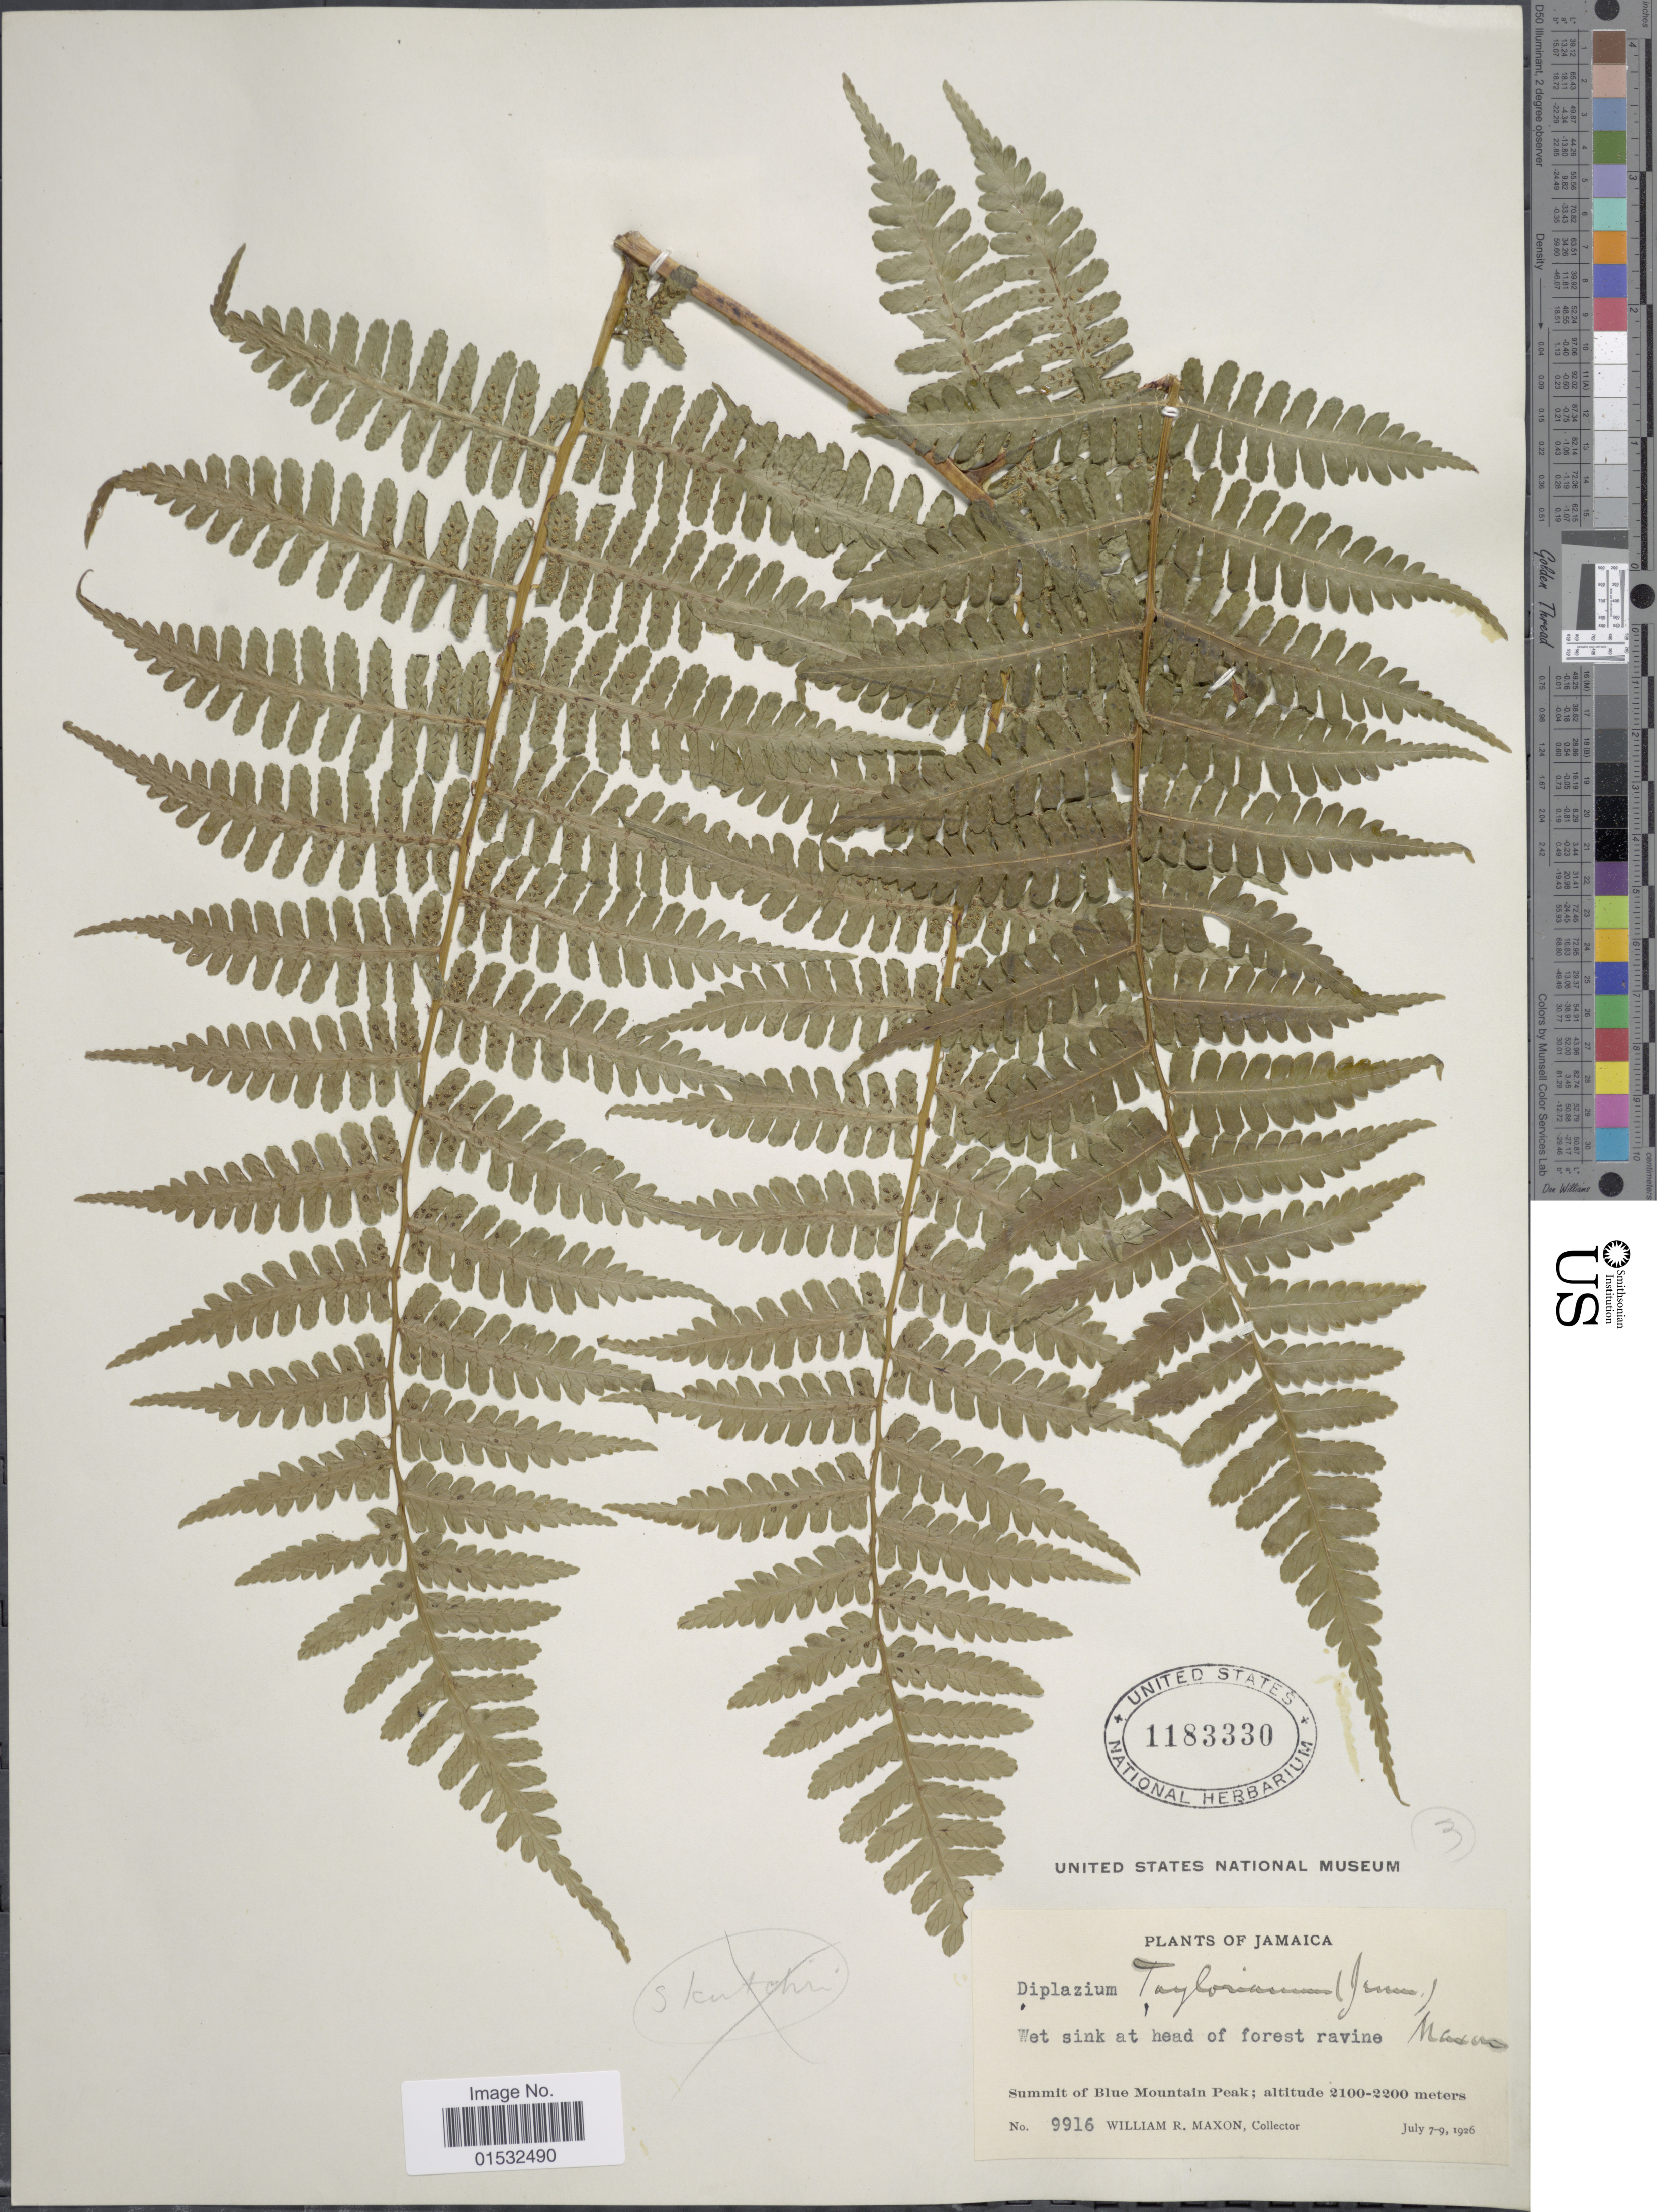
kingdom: Plantae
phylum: Tracheophyta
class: Polypodiopsida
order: Polypodiales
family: Athyriaceae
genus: Diplazium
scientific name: Diplazium taylorianum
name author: (Jenman) Maxon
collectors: W. R. Maxon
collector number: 9916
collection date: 1926-07-07/1926-07-09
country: Jamaica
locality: Summit of Blue Mountain Peak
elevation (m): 2100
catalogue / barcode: US 1183330